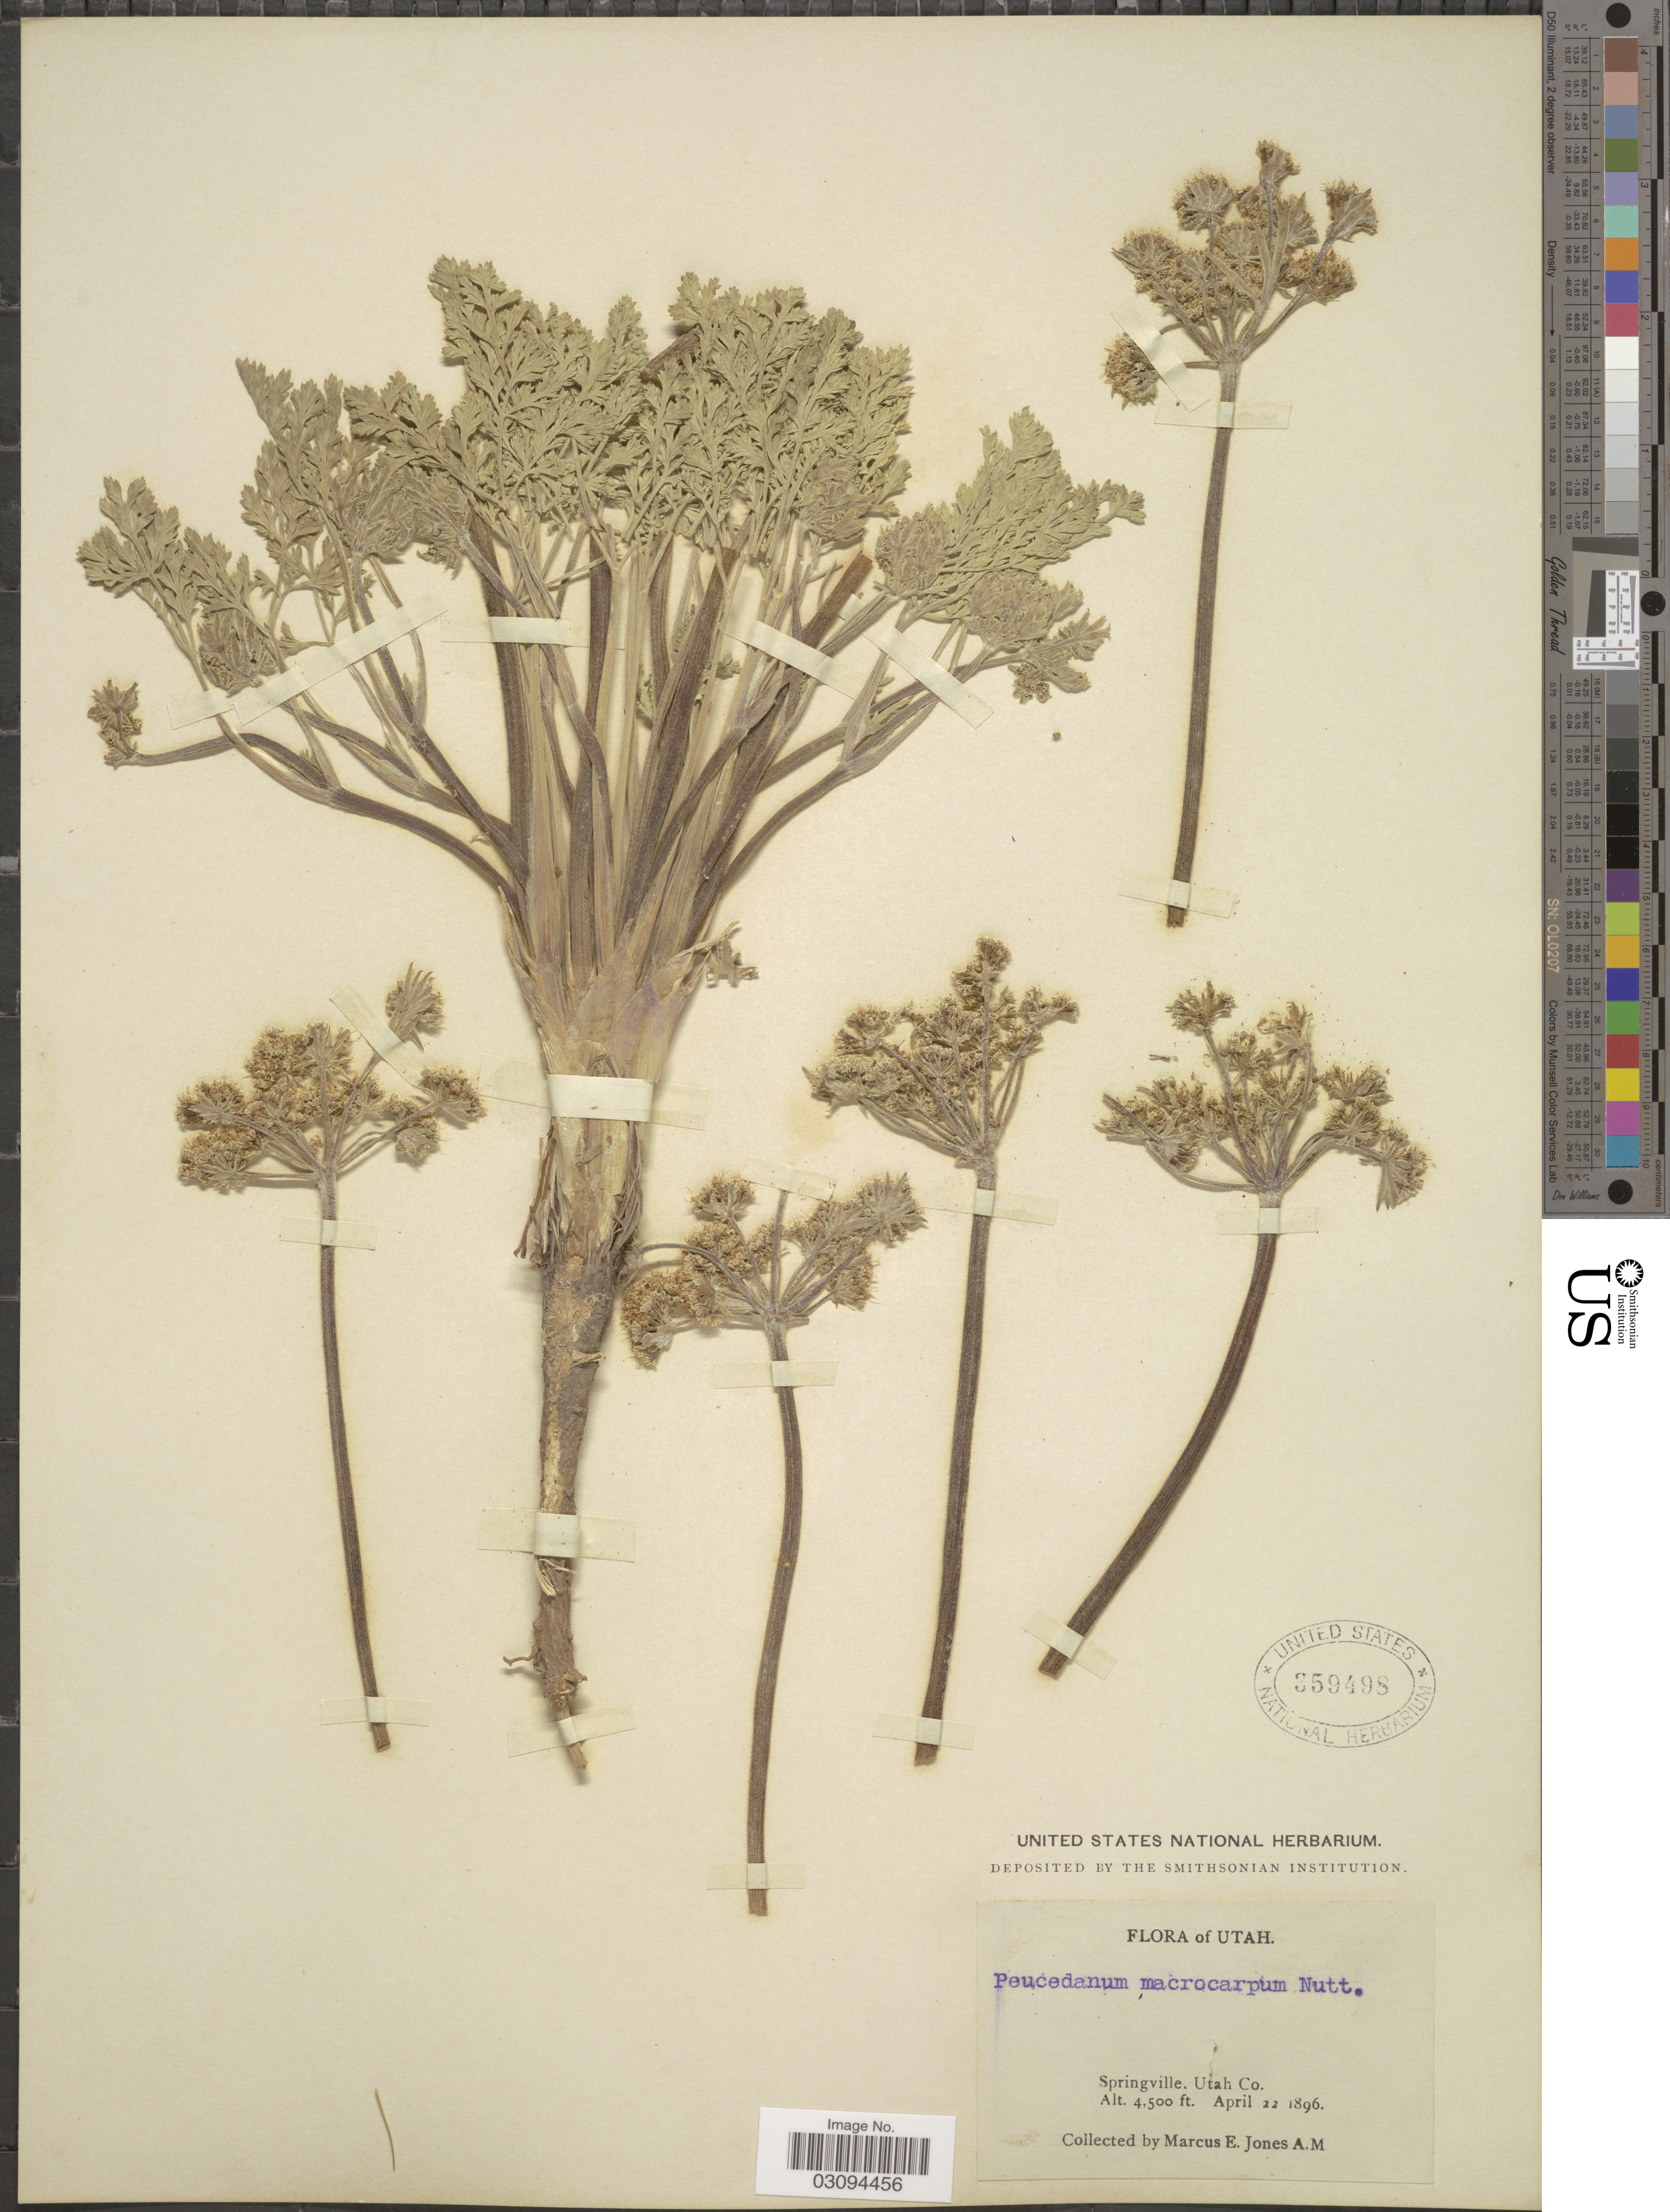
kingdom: Plantae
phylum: Tracheophyta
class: Magnoliopsida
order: Apiales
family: Apiaceae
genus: Lomatium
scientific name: Lomatium macrocarpum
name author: (Hook. et al.) J.M. Coult. & Rose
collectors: M. E. Jones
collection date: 1896-04-22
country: United States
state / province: Utah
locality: Springville, Utah Co.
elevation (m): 1372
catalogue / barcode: US 359498